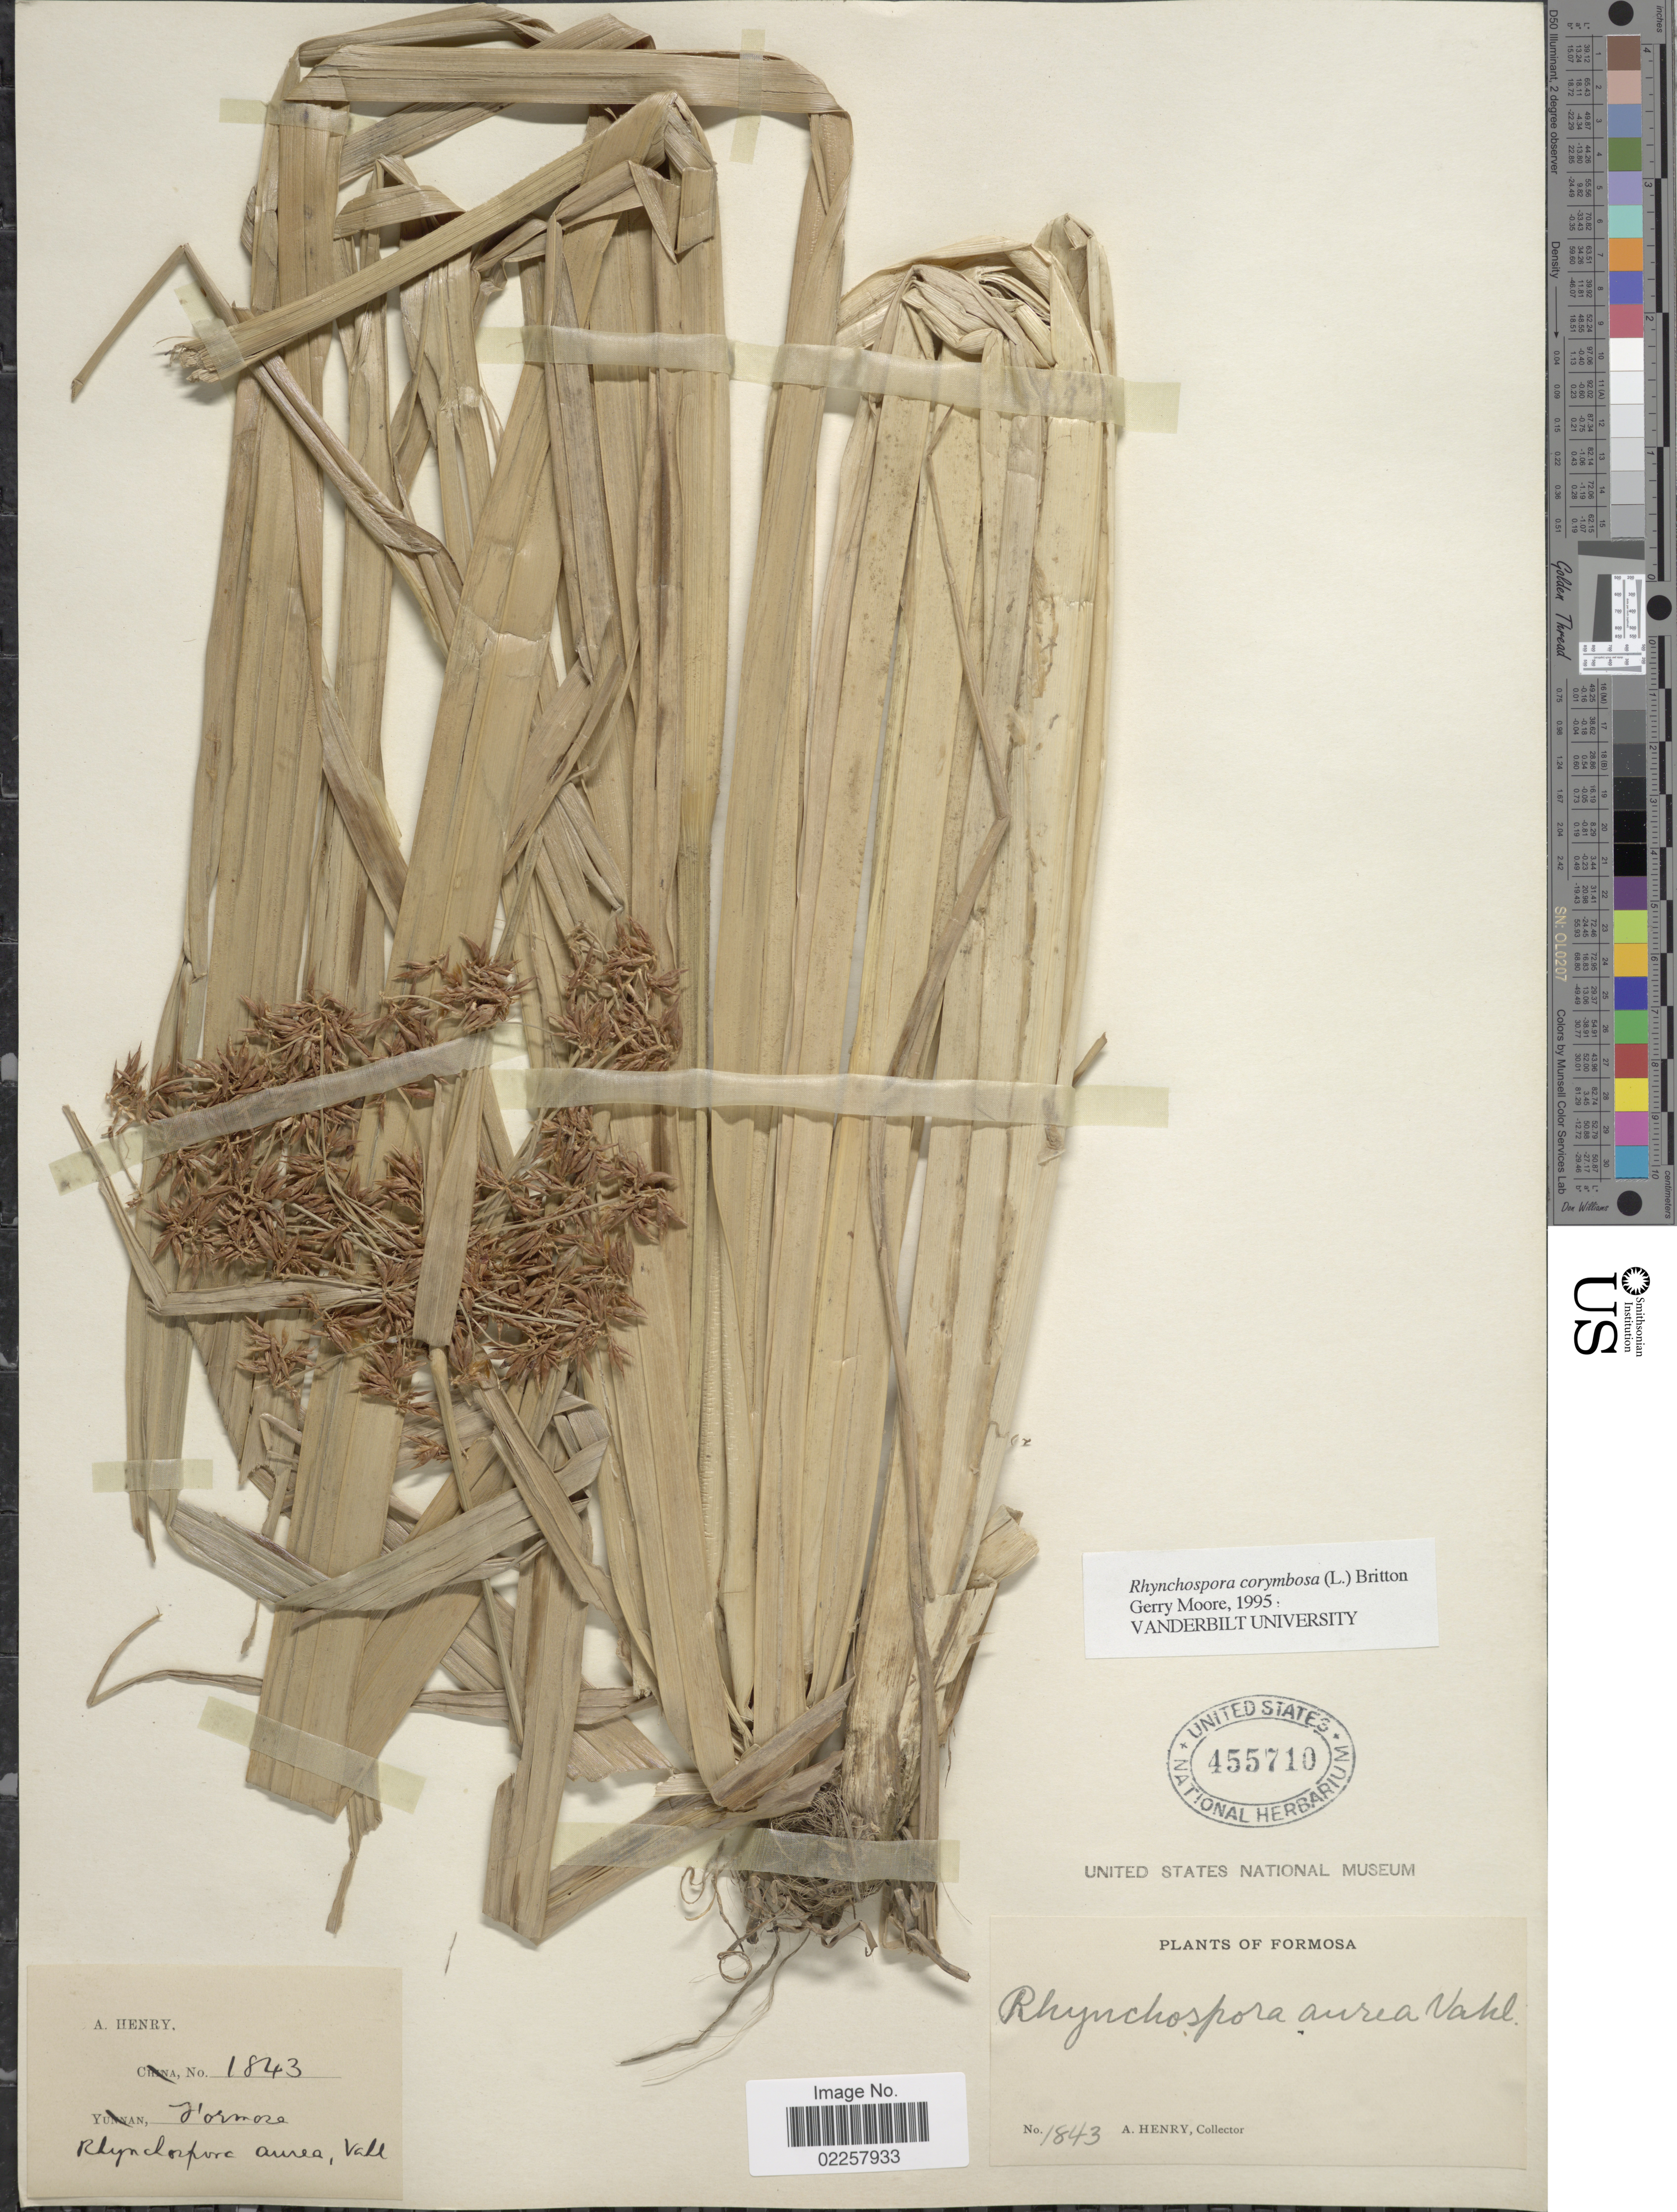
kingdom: Plantae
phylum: Tracheophyta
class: Liliopsida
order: Poales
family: Cyperaceae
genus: Rhynchospora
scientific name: Rhynchospora corymbosa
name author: (L.) Britton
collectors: A. Henry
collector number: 1843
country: Taiwan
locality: Formosa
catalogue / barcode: US 455710